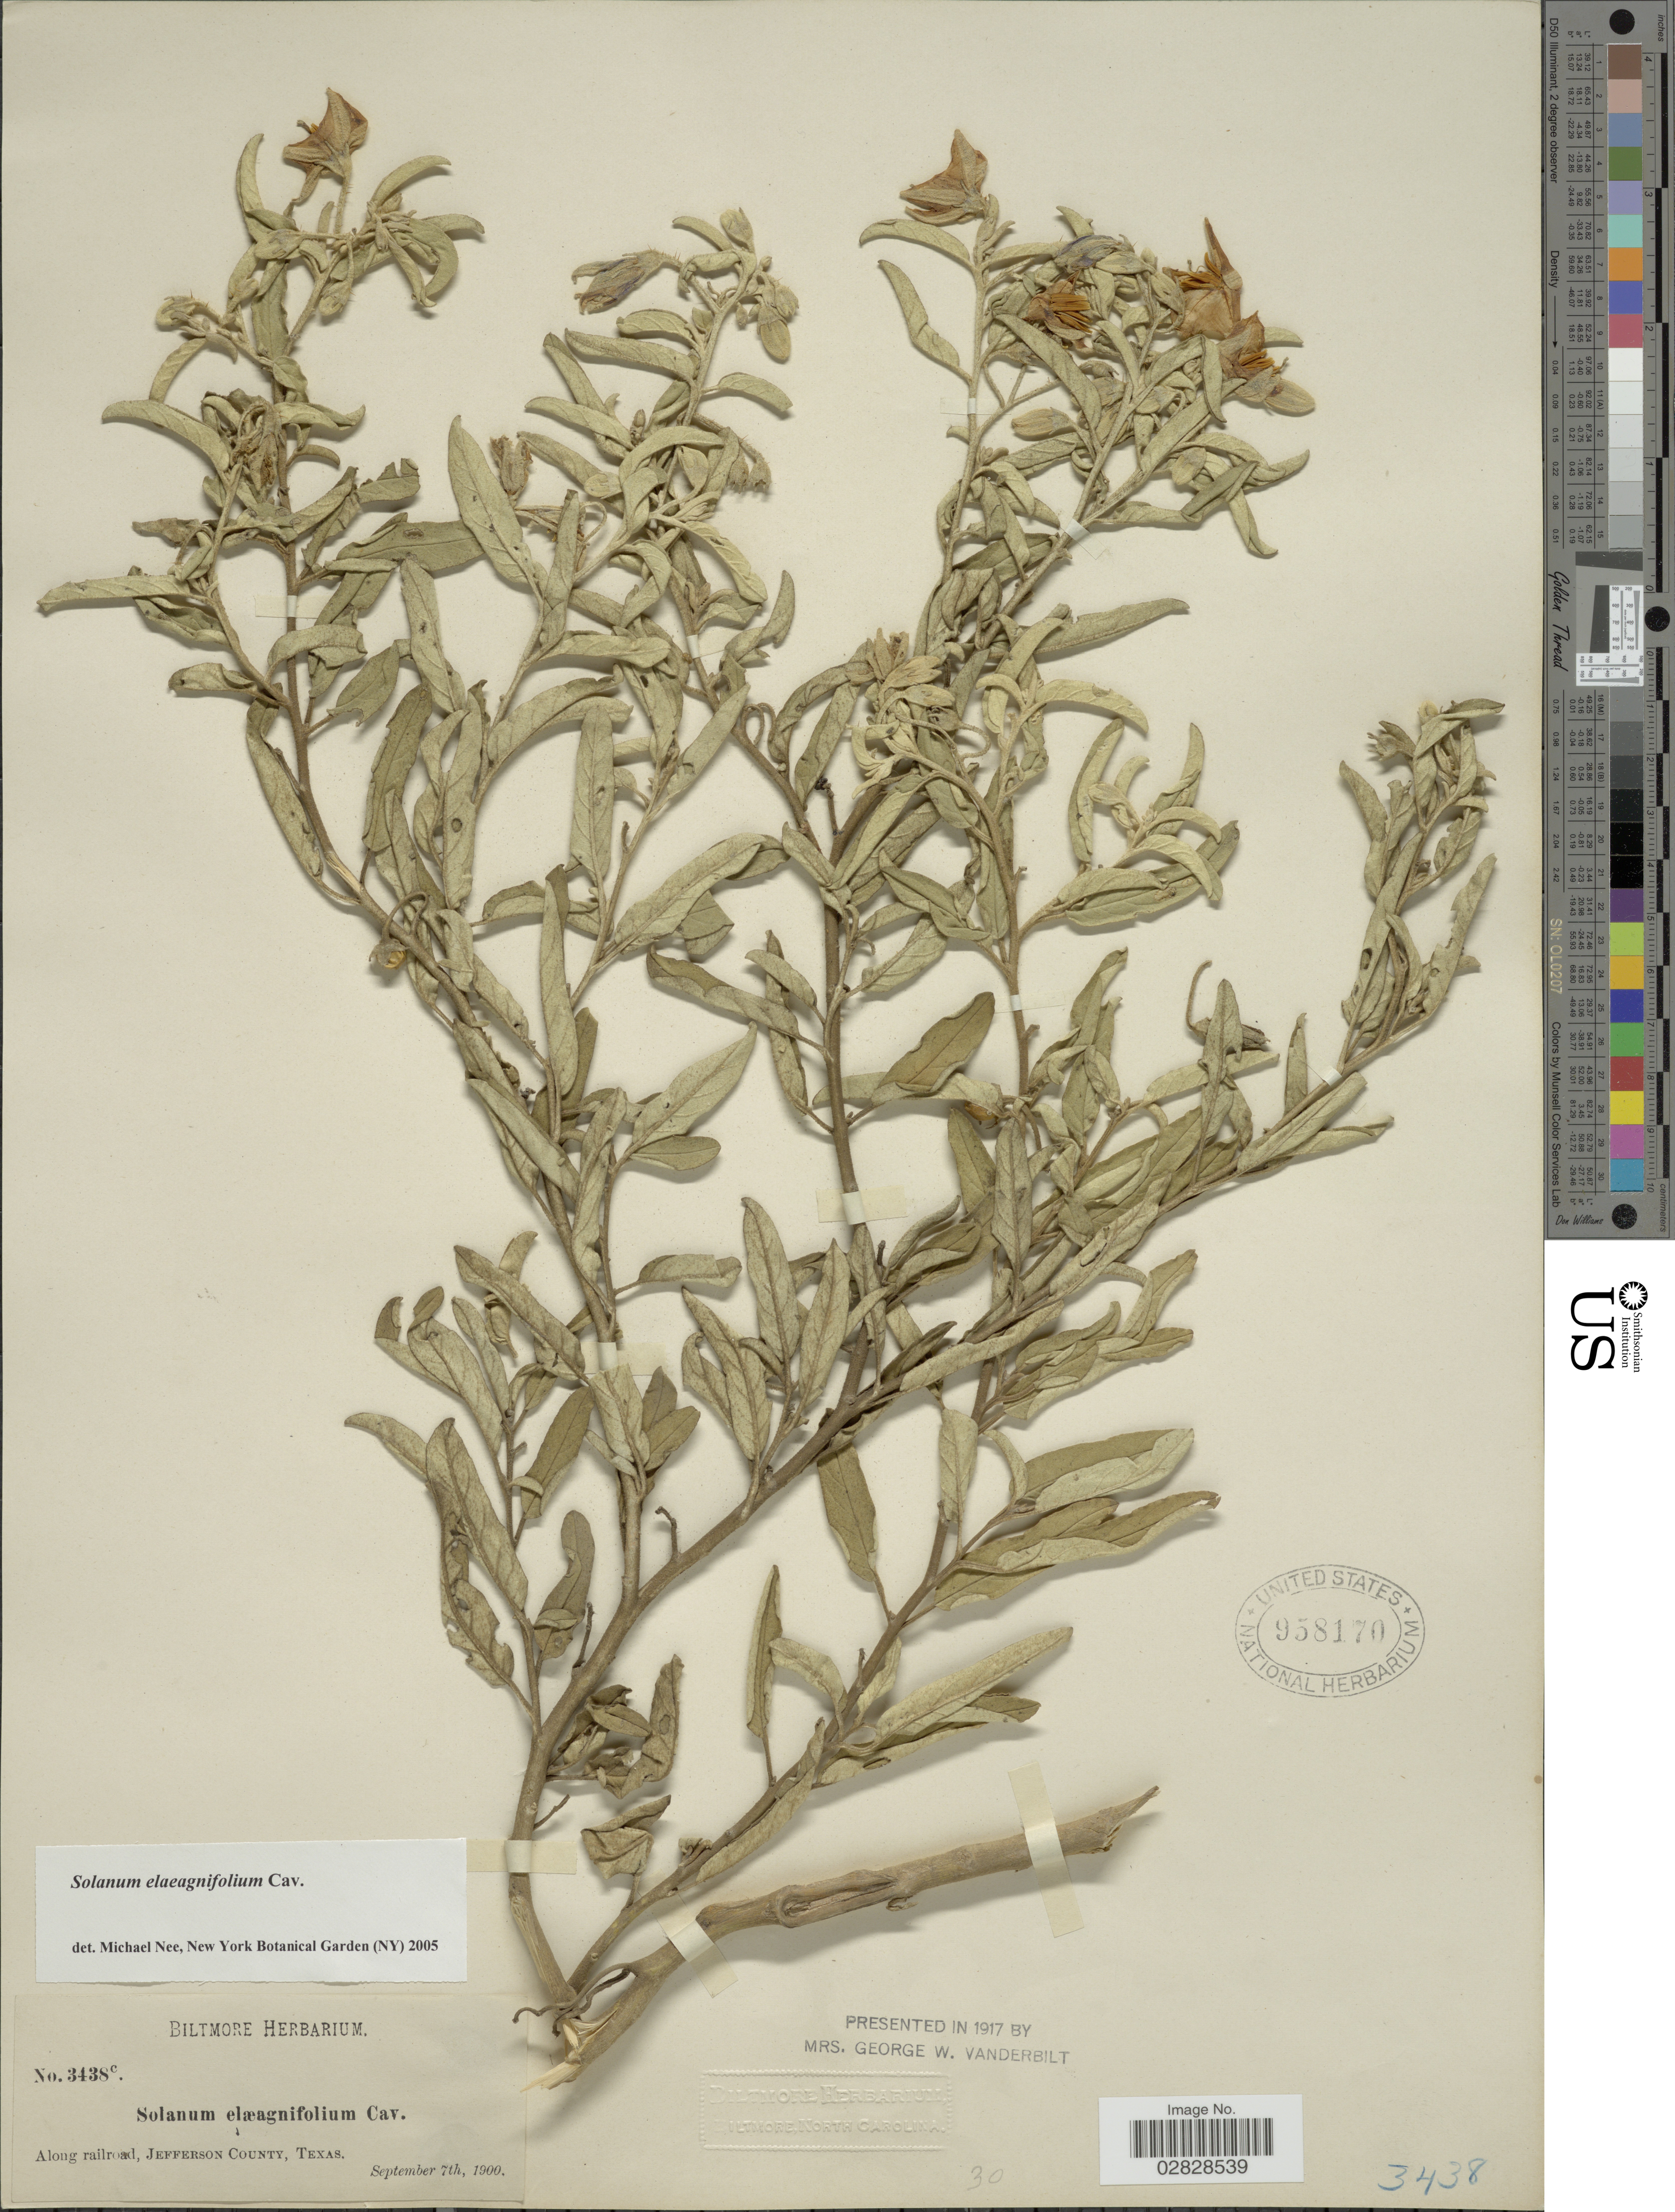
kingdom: Plantae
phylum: Tracheophyta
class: Magnoliopsida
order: Solanales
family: Solanaceae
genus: Solanum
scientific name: Solanum elaeagnifolium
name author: Cav.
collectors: ex herb. Biltmore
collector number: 3438c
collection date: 1900-09-07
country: United States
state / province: Texas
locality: Along railroad, Jefferson County.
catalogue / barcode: US 958170